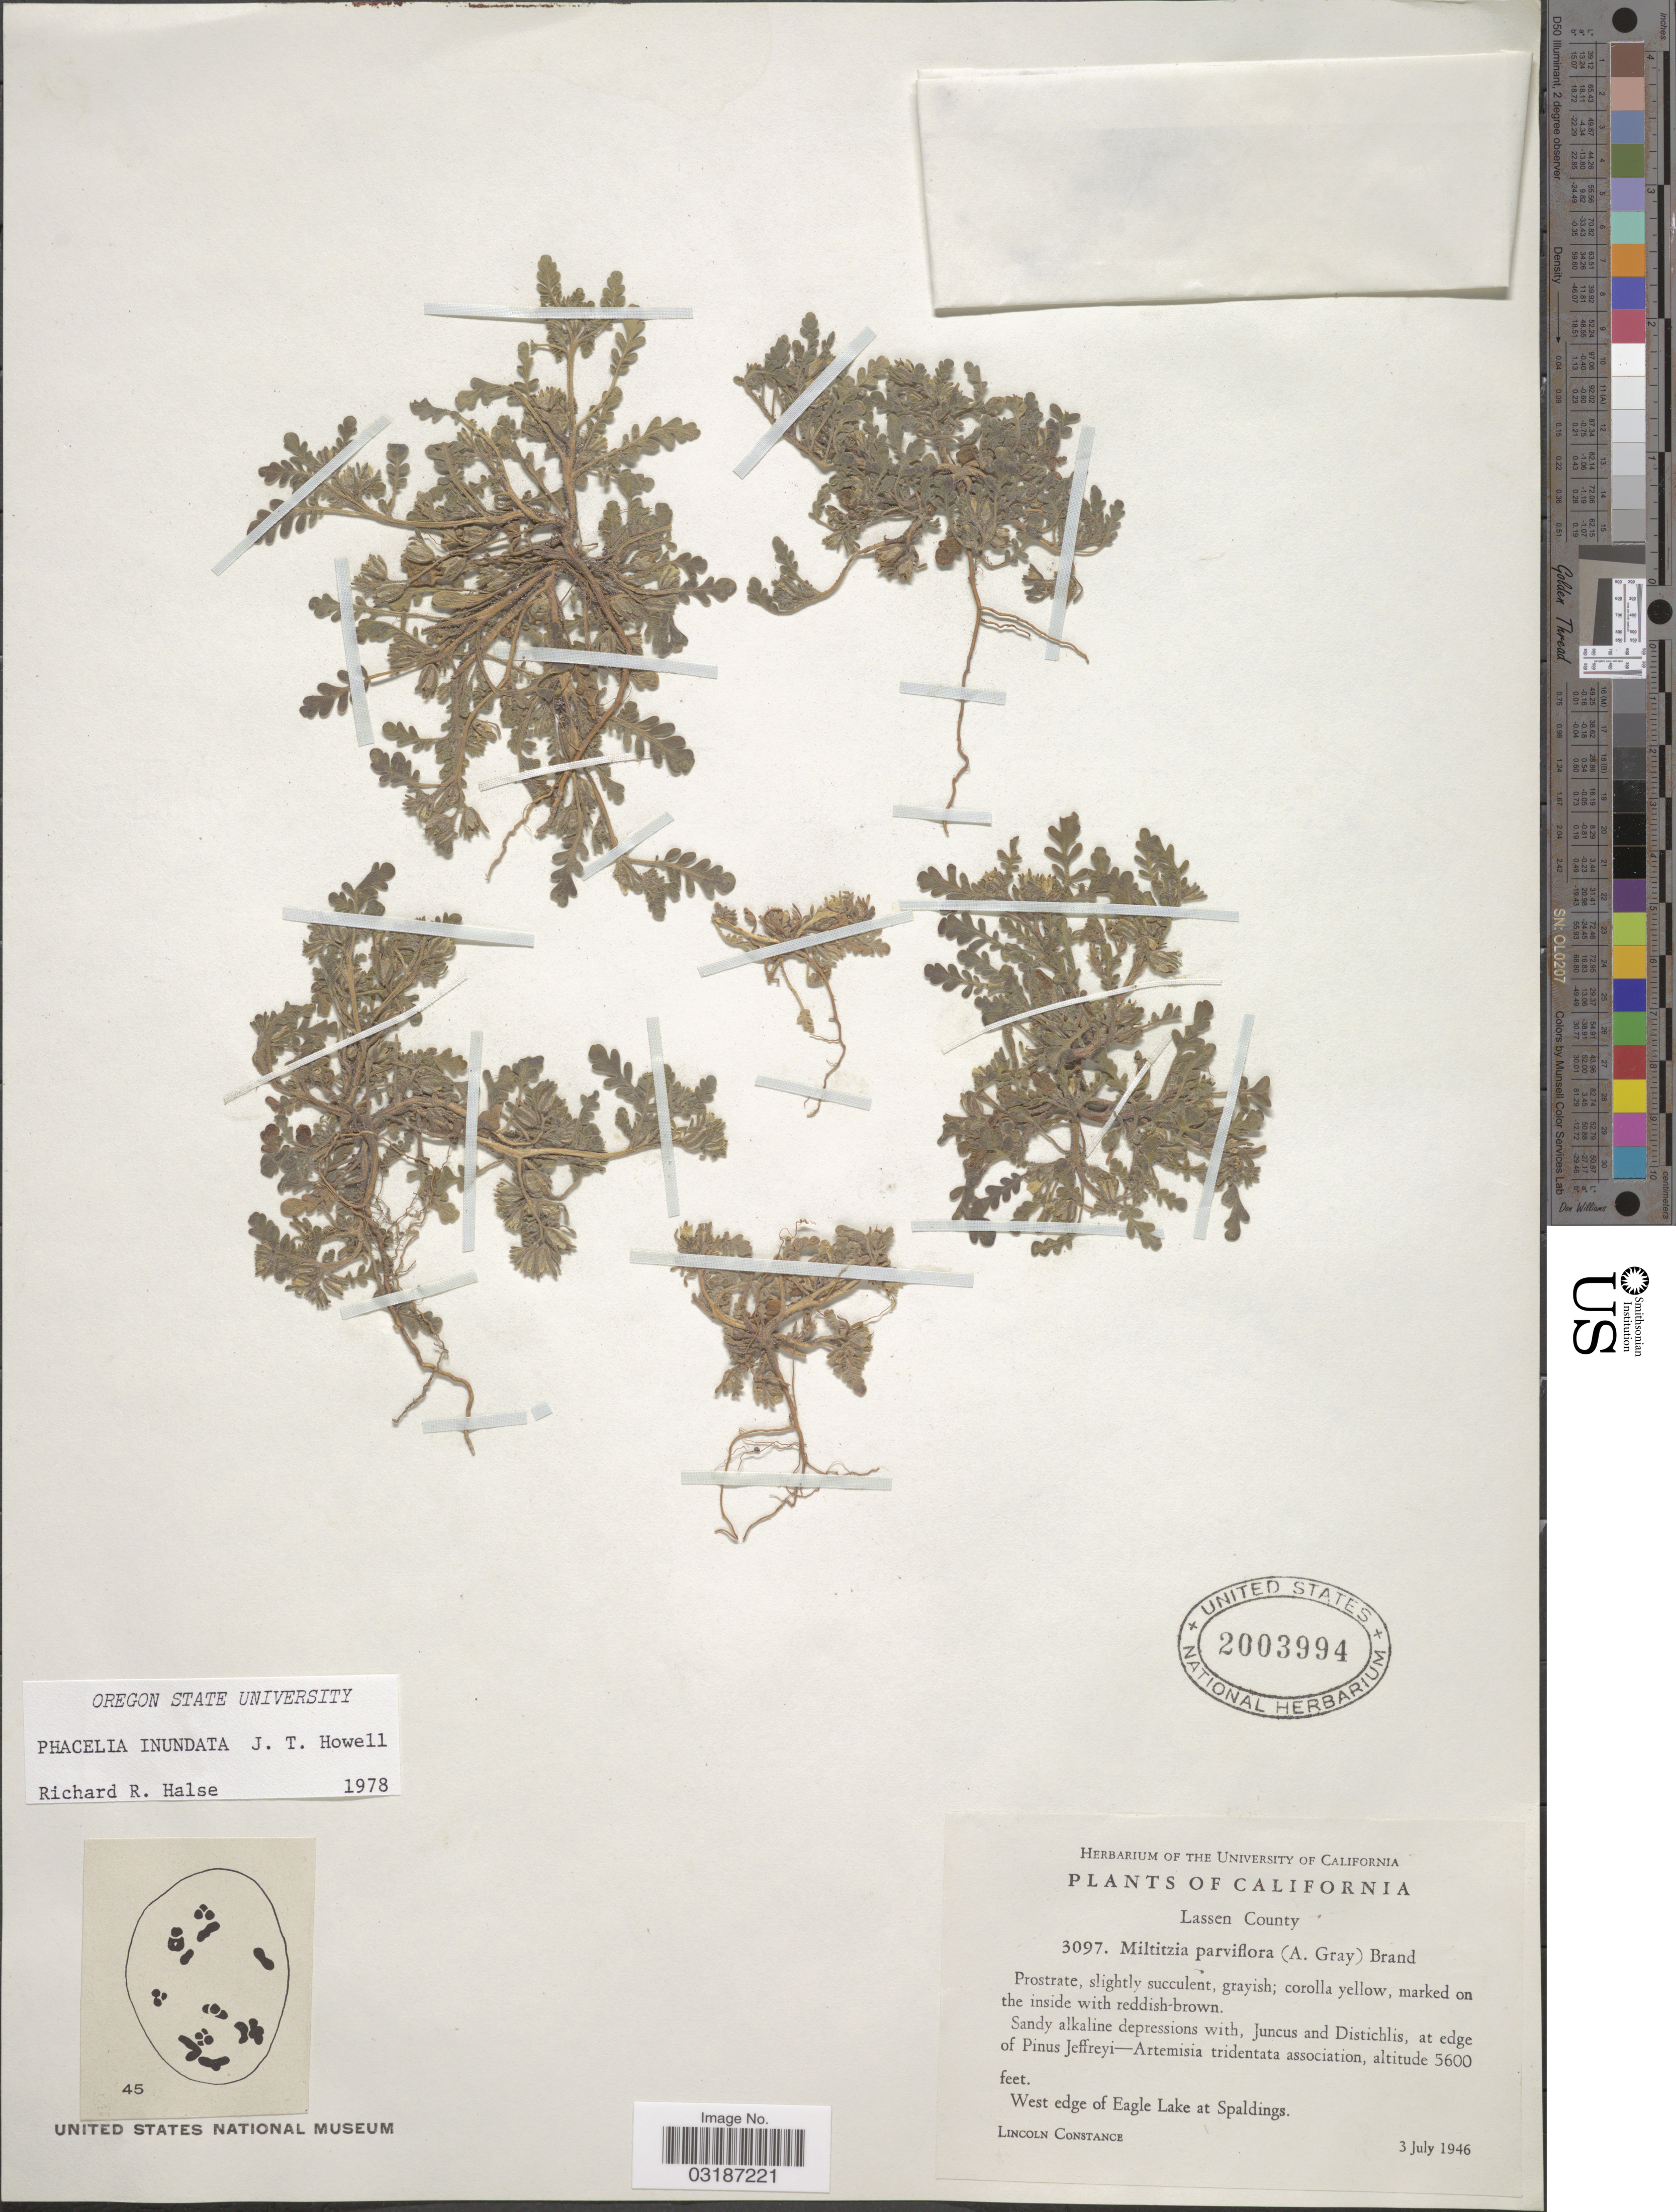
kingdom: Plantae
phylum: Tracheophyta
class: Magnoliopsida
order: Boraginales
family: Hydrophyllaceae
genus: Phacelia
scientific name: Phacelia inundata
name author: J.T. Howell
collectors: L. Constance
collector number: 3097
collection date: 1946-07-03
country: United States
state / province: California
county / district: Lassen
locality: Lassen County. West edge of Eagle Lake at Spaldings.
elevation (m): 1707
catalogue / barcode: US 2003994